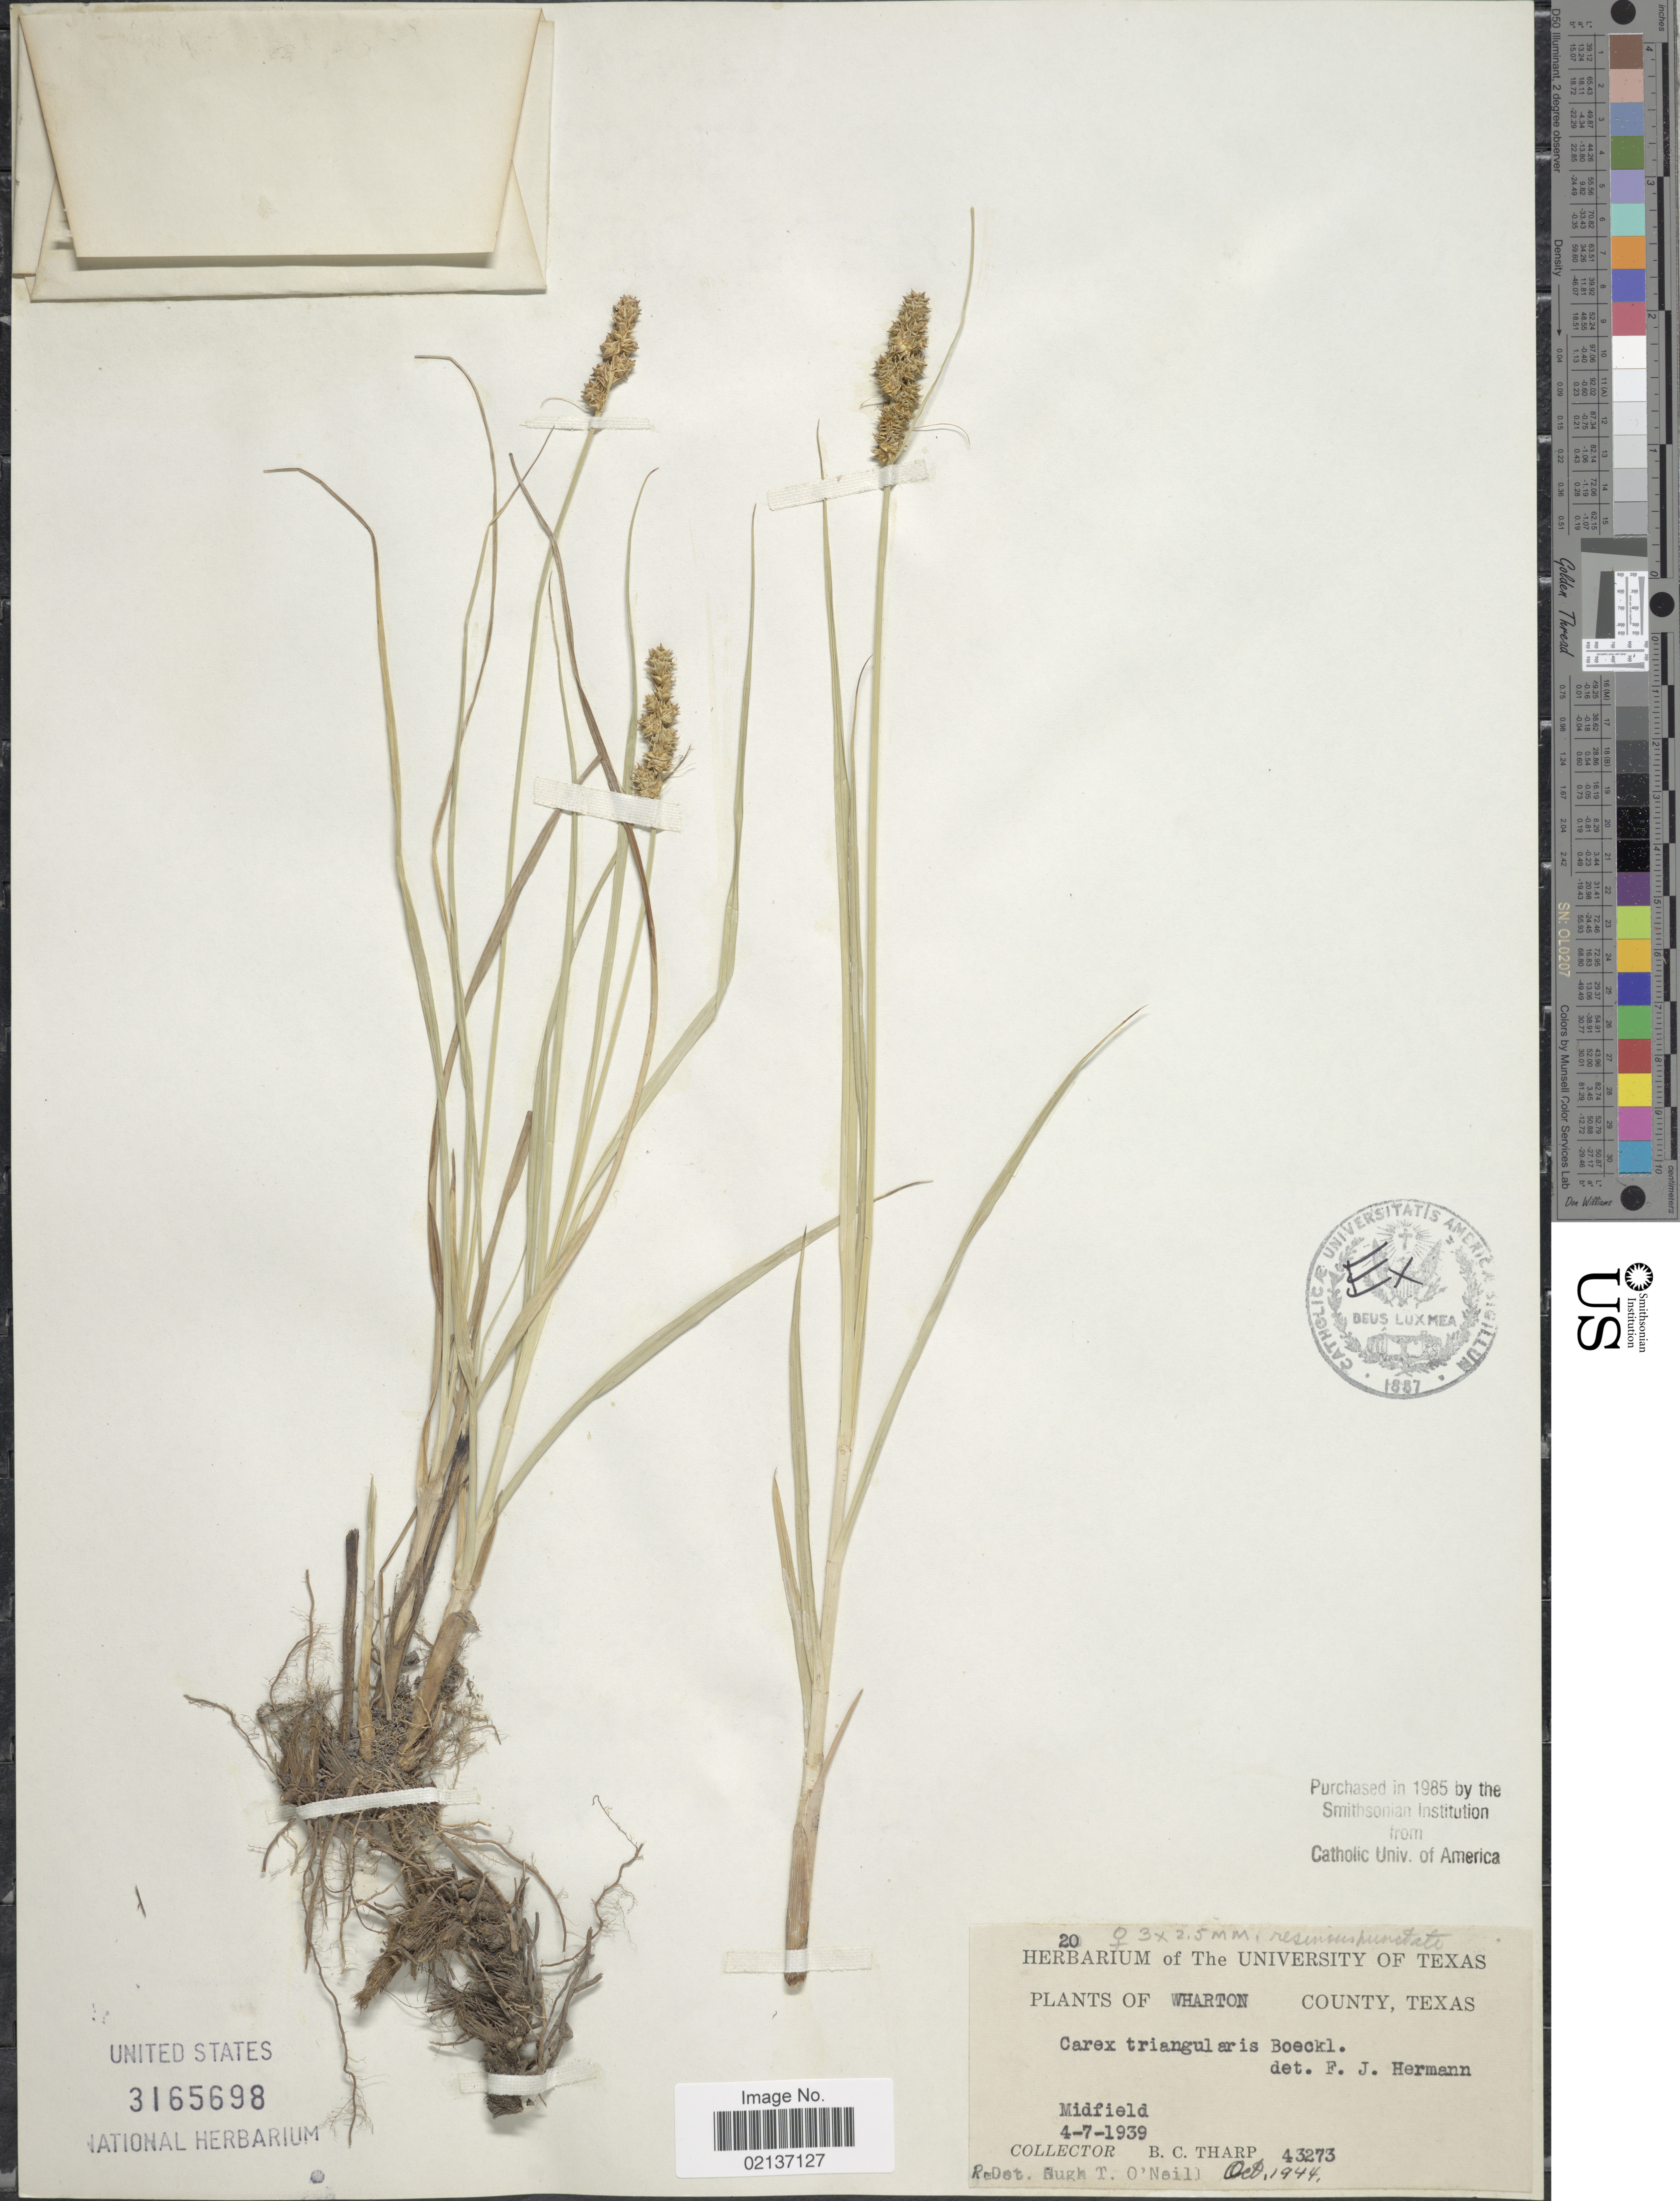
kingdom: Plantae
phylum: Tracheophyta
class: Liliopsida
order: Poales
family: Cyperaceae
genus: Carex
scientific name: Carex triangularis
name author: Boeckeler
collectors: B. C. Tharp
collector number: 43273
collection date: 1939-04-07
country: United States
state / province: Texas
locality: Wharton County, Midfield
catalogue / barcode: US 3165698